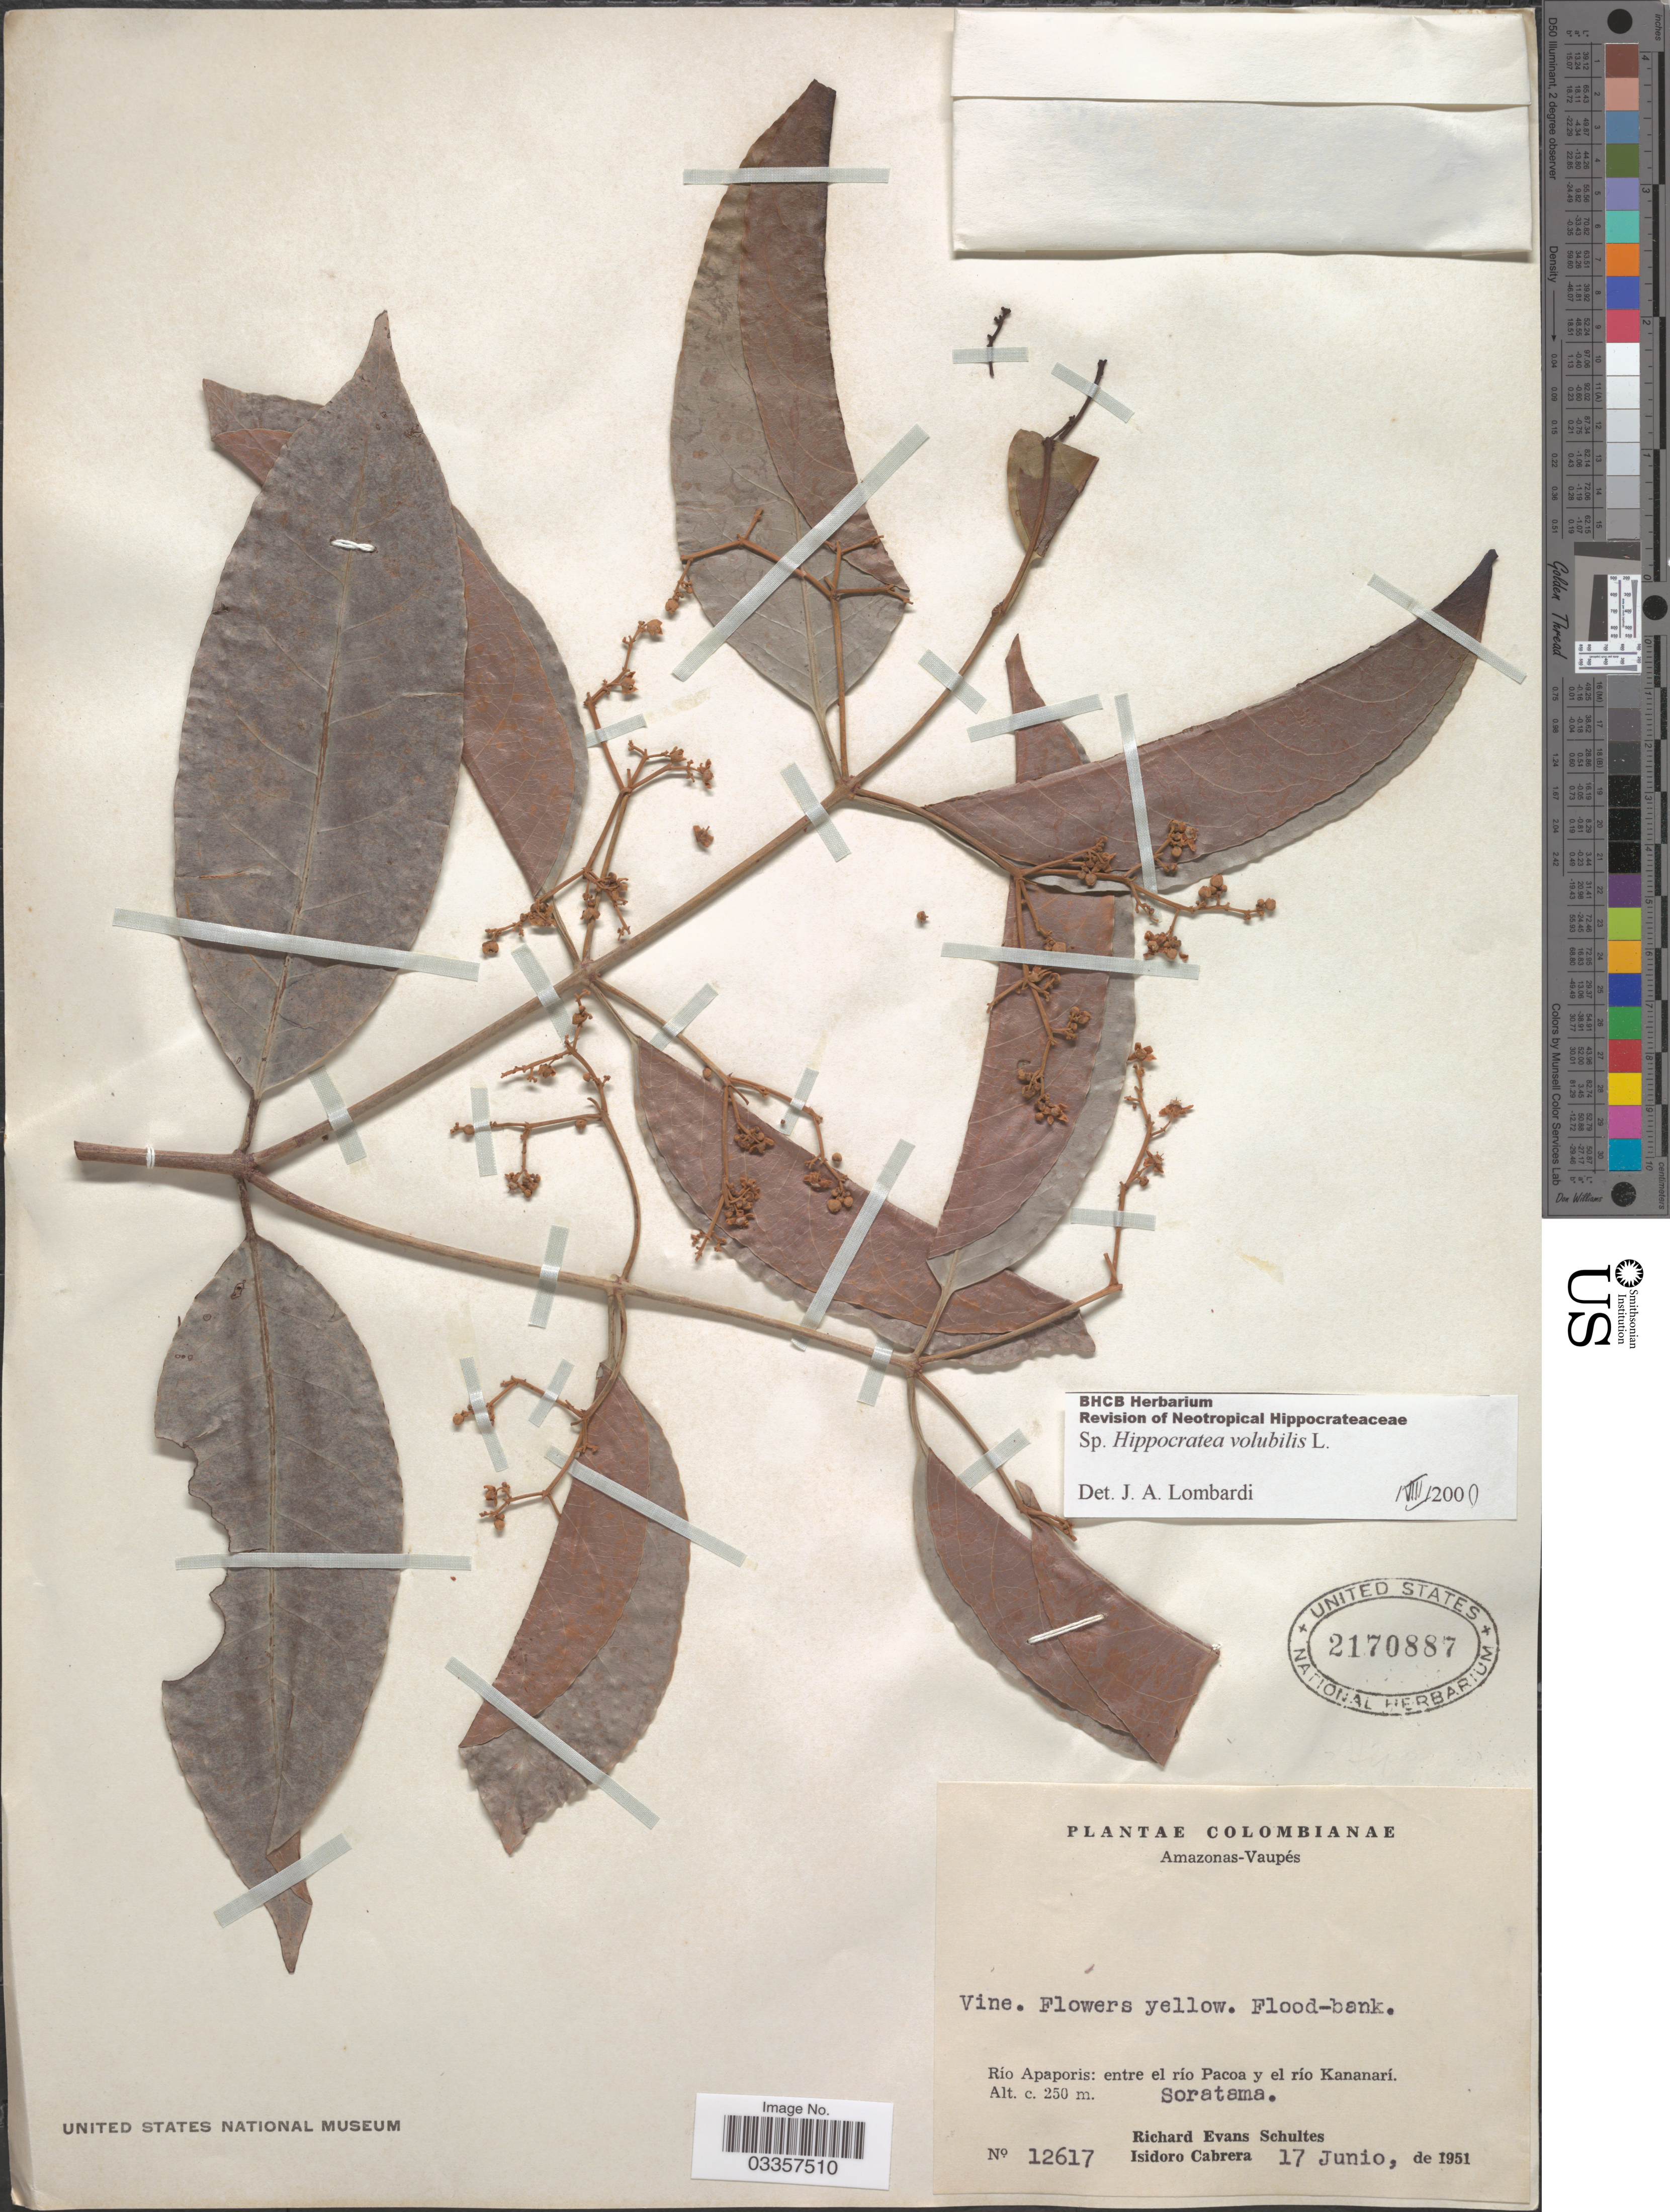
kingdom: Plantae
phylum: Tracheophyta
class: Magnoliopsida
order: Celastrales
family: Celastraceae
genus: Hippocratea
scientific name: Hippocratea volubilis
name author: L.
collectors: R. E. Schultes & I. Cabrera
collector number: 12617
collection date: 1951-06-17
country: Colombia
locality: Amazonas-Vaupés. Río Apaporis: entre el río Pacoa y el río Kananarí. Soratama.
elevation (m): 250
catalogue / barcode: US 2170887